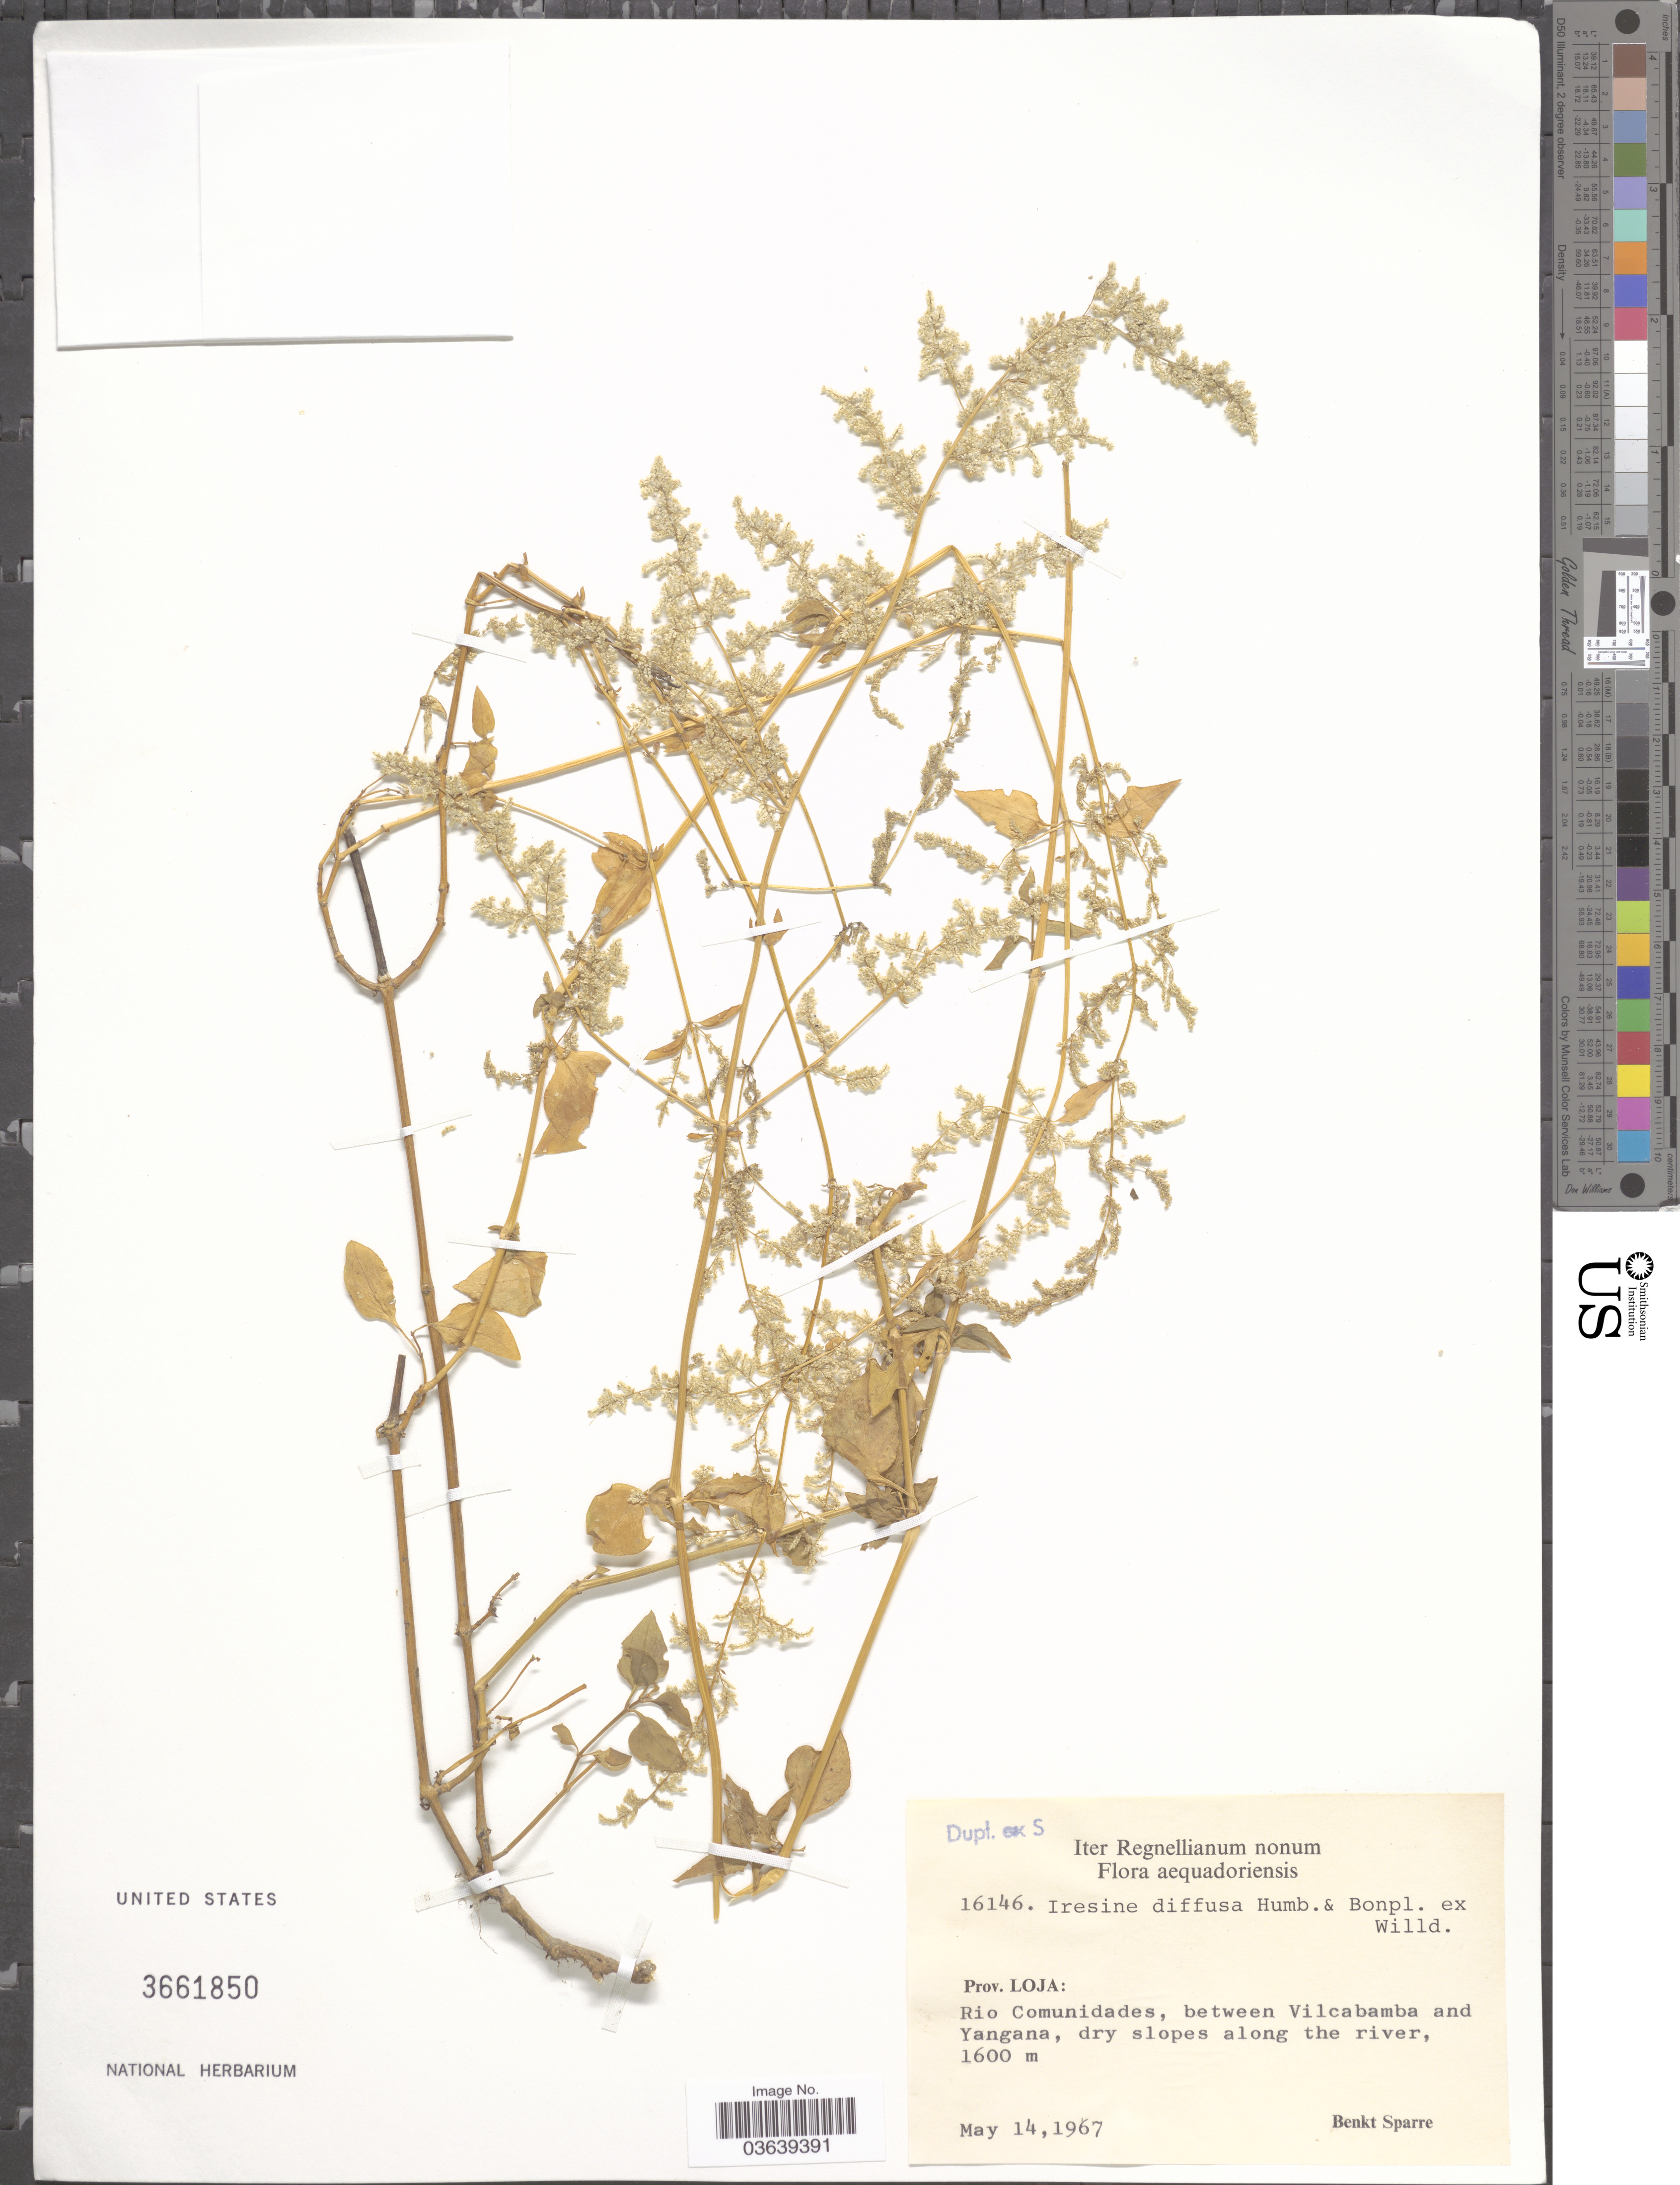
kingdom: Plantae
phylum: Tracheophyta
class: Magnoliopsida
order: Caryophyllales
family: Amaranthaceae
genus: Iresine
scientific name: Iresine diffusa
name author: Humb. & Bonpl. ex Willd.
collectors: B. Sparre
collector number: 16146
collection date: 1967-05-14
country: Ecuador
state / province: Loja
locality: Rio Comunidades, between Vilcabamba and Yangana, dry slopes along the river.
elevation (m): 1600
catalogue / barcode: US 3661850